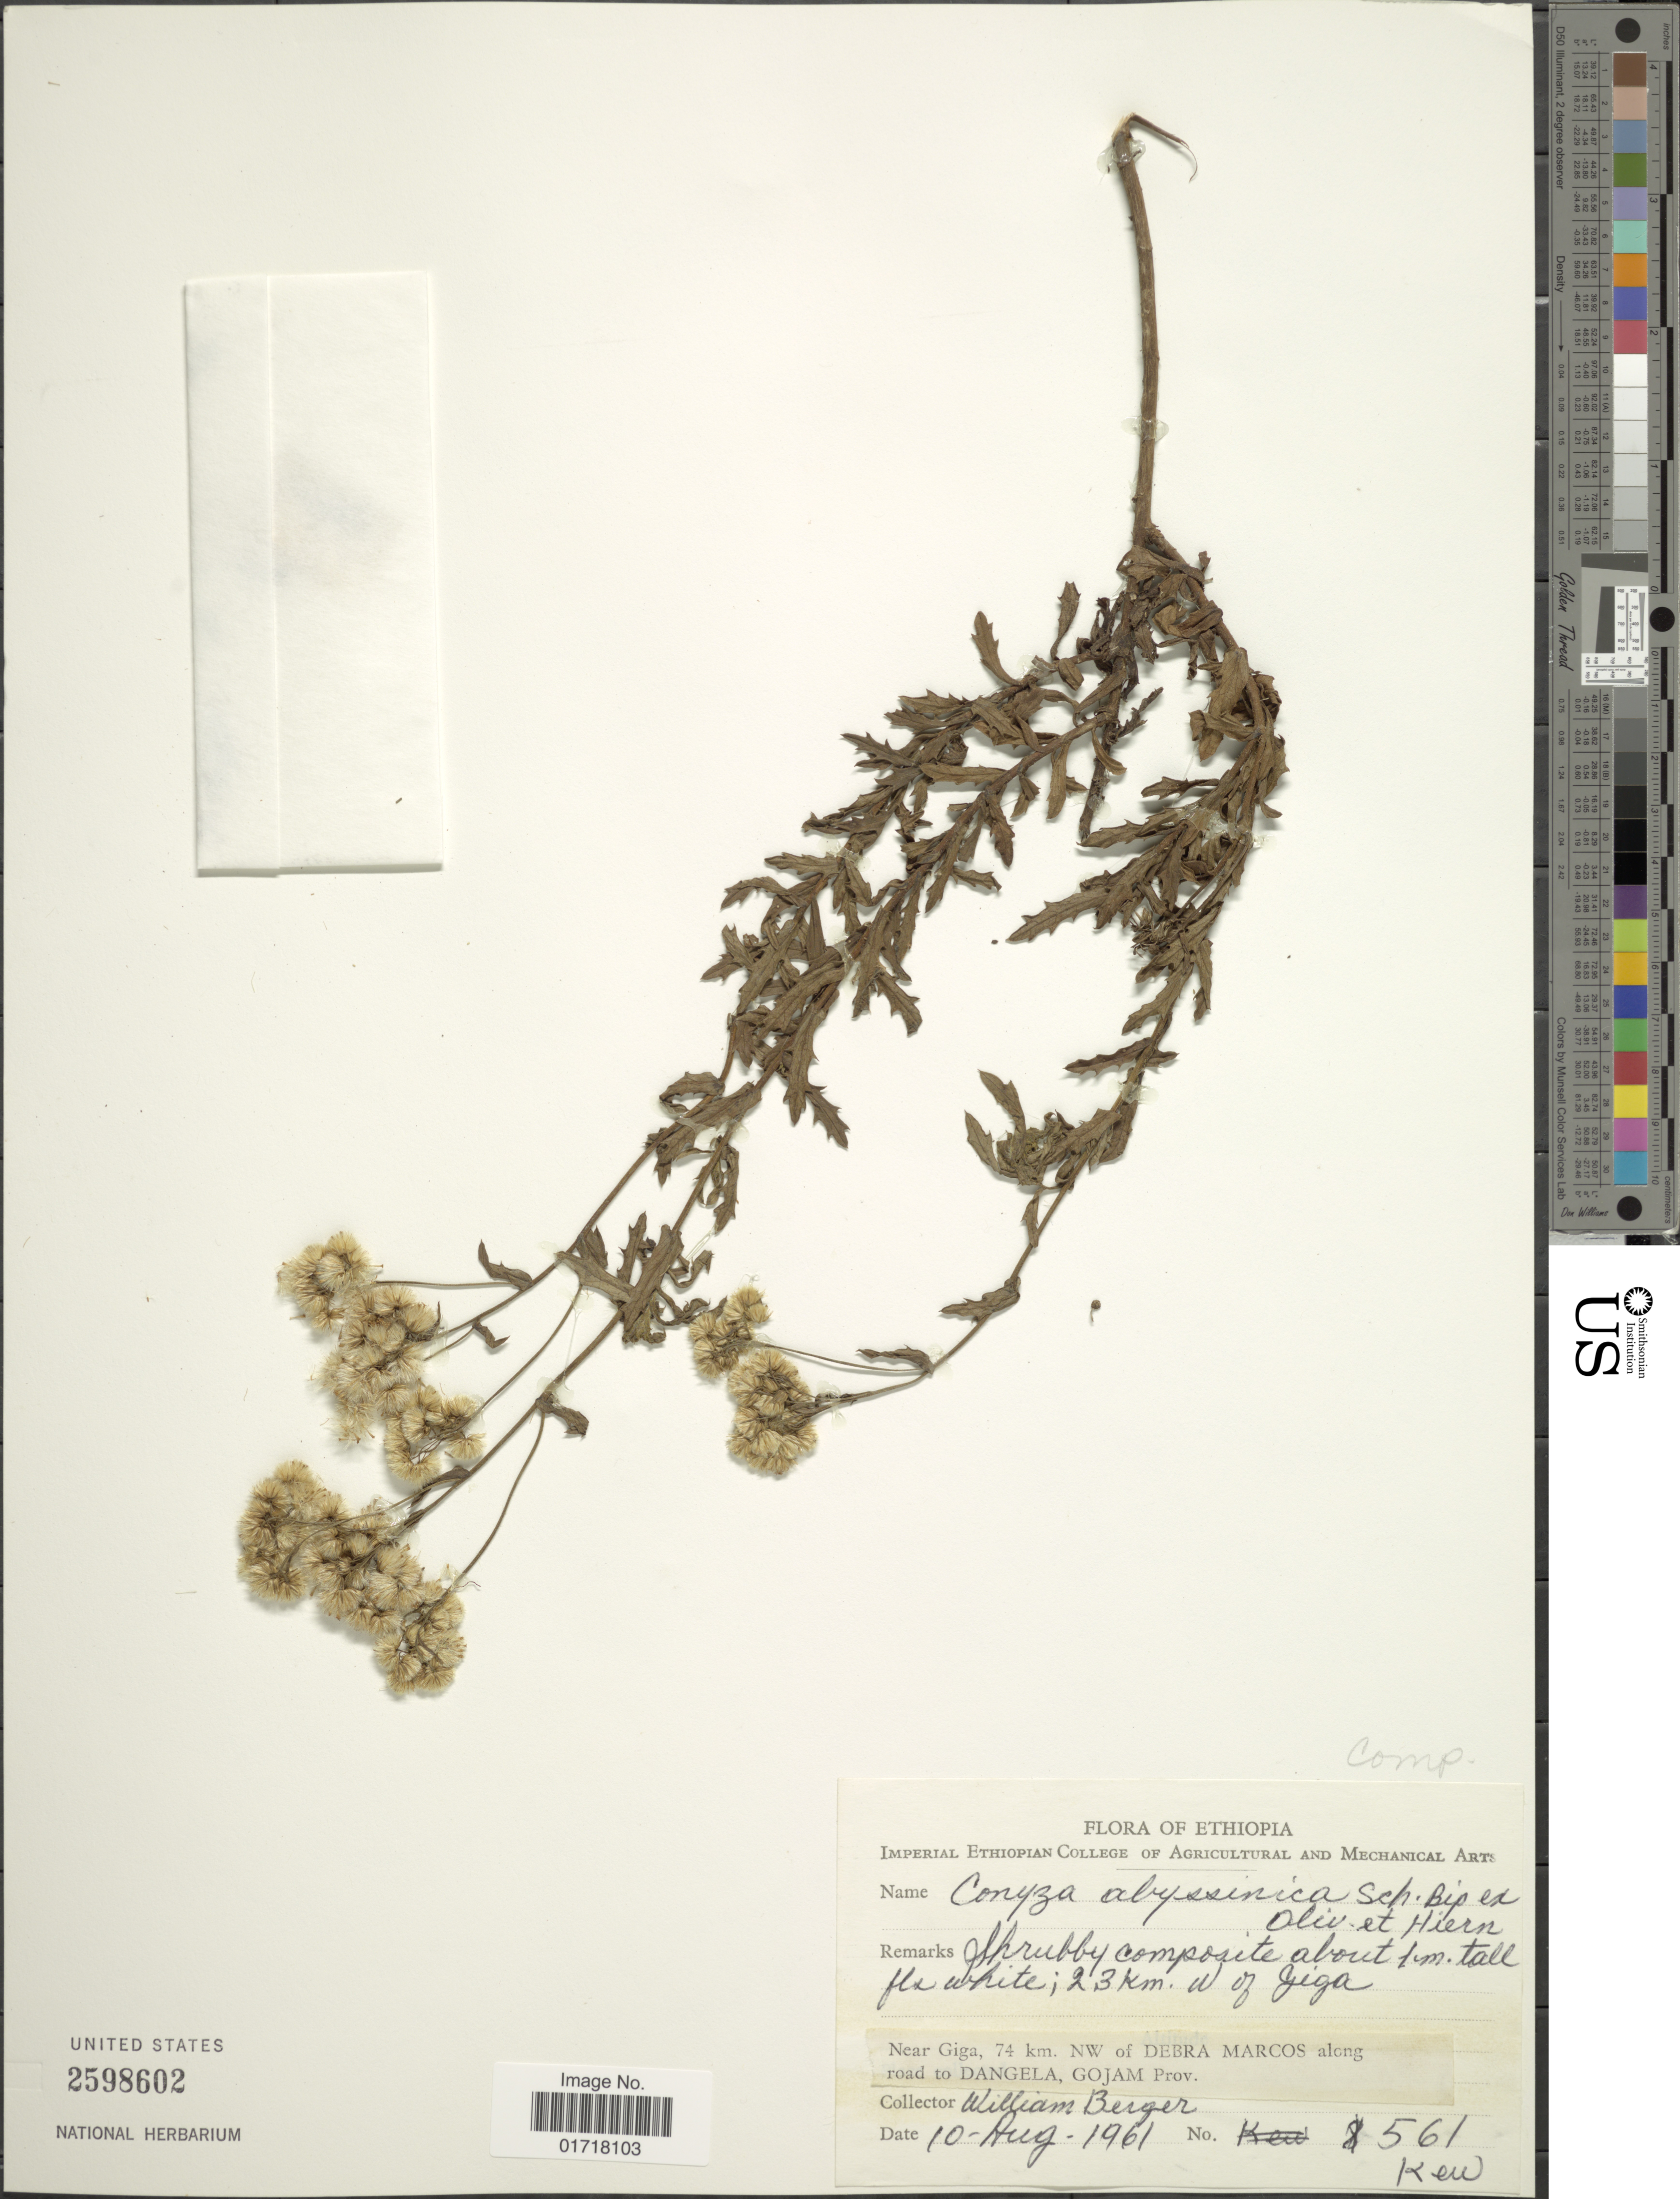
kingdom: Plantae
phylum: Tracheophyta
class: Magnoliopsida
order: Asterales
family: Asteraceae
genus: Conyza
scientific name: Conyza abyssinica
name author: (Sch. Bip. ex) A. Rich.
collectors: W. Berger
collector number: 561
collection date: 1961-08-10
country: Ethiopia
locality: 2.3 km W of Giga, Near Giga, 74 km. NW of Debra Marcos along road to Dangela, Gojam Prov.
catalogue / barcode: US 2598602